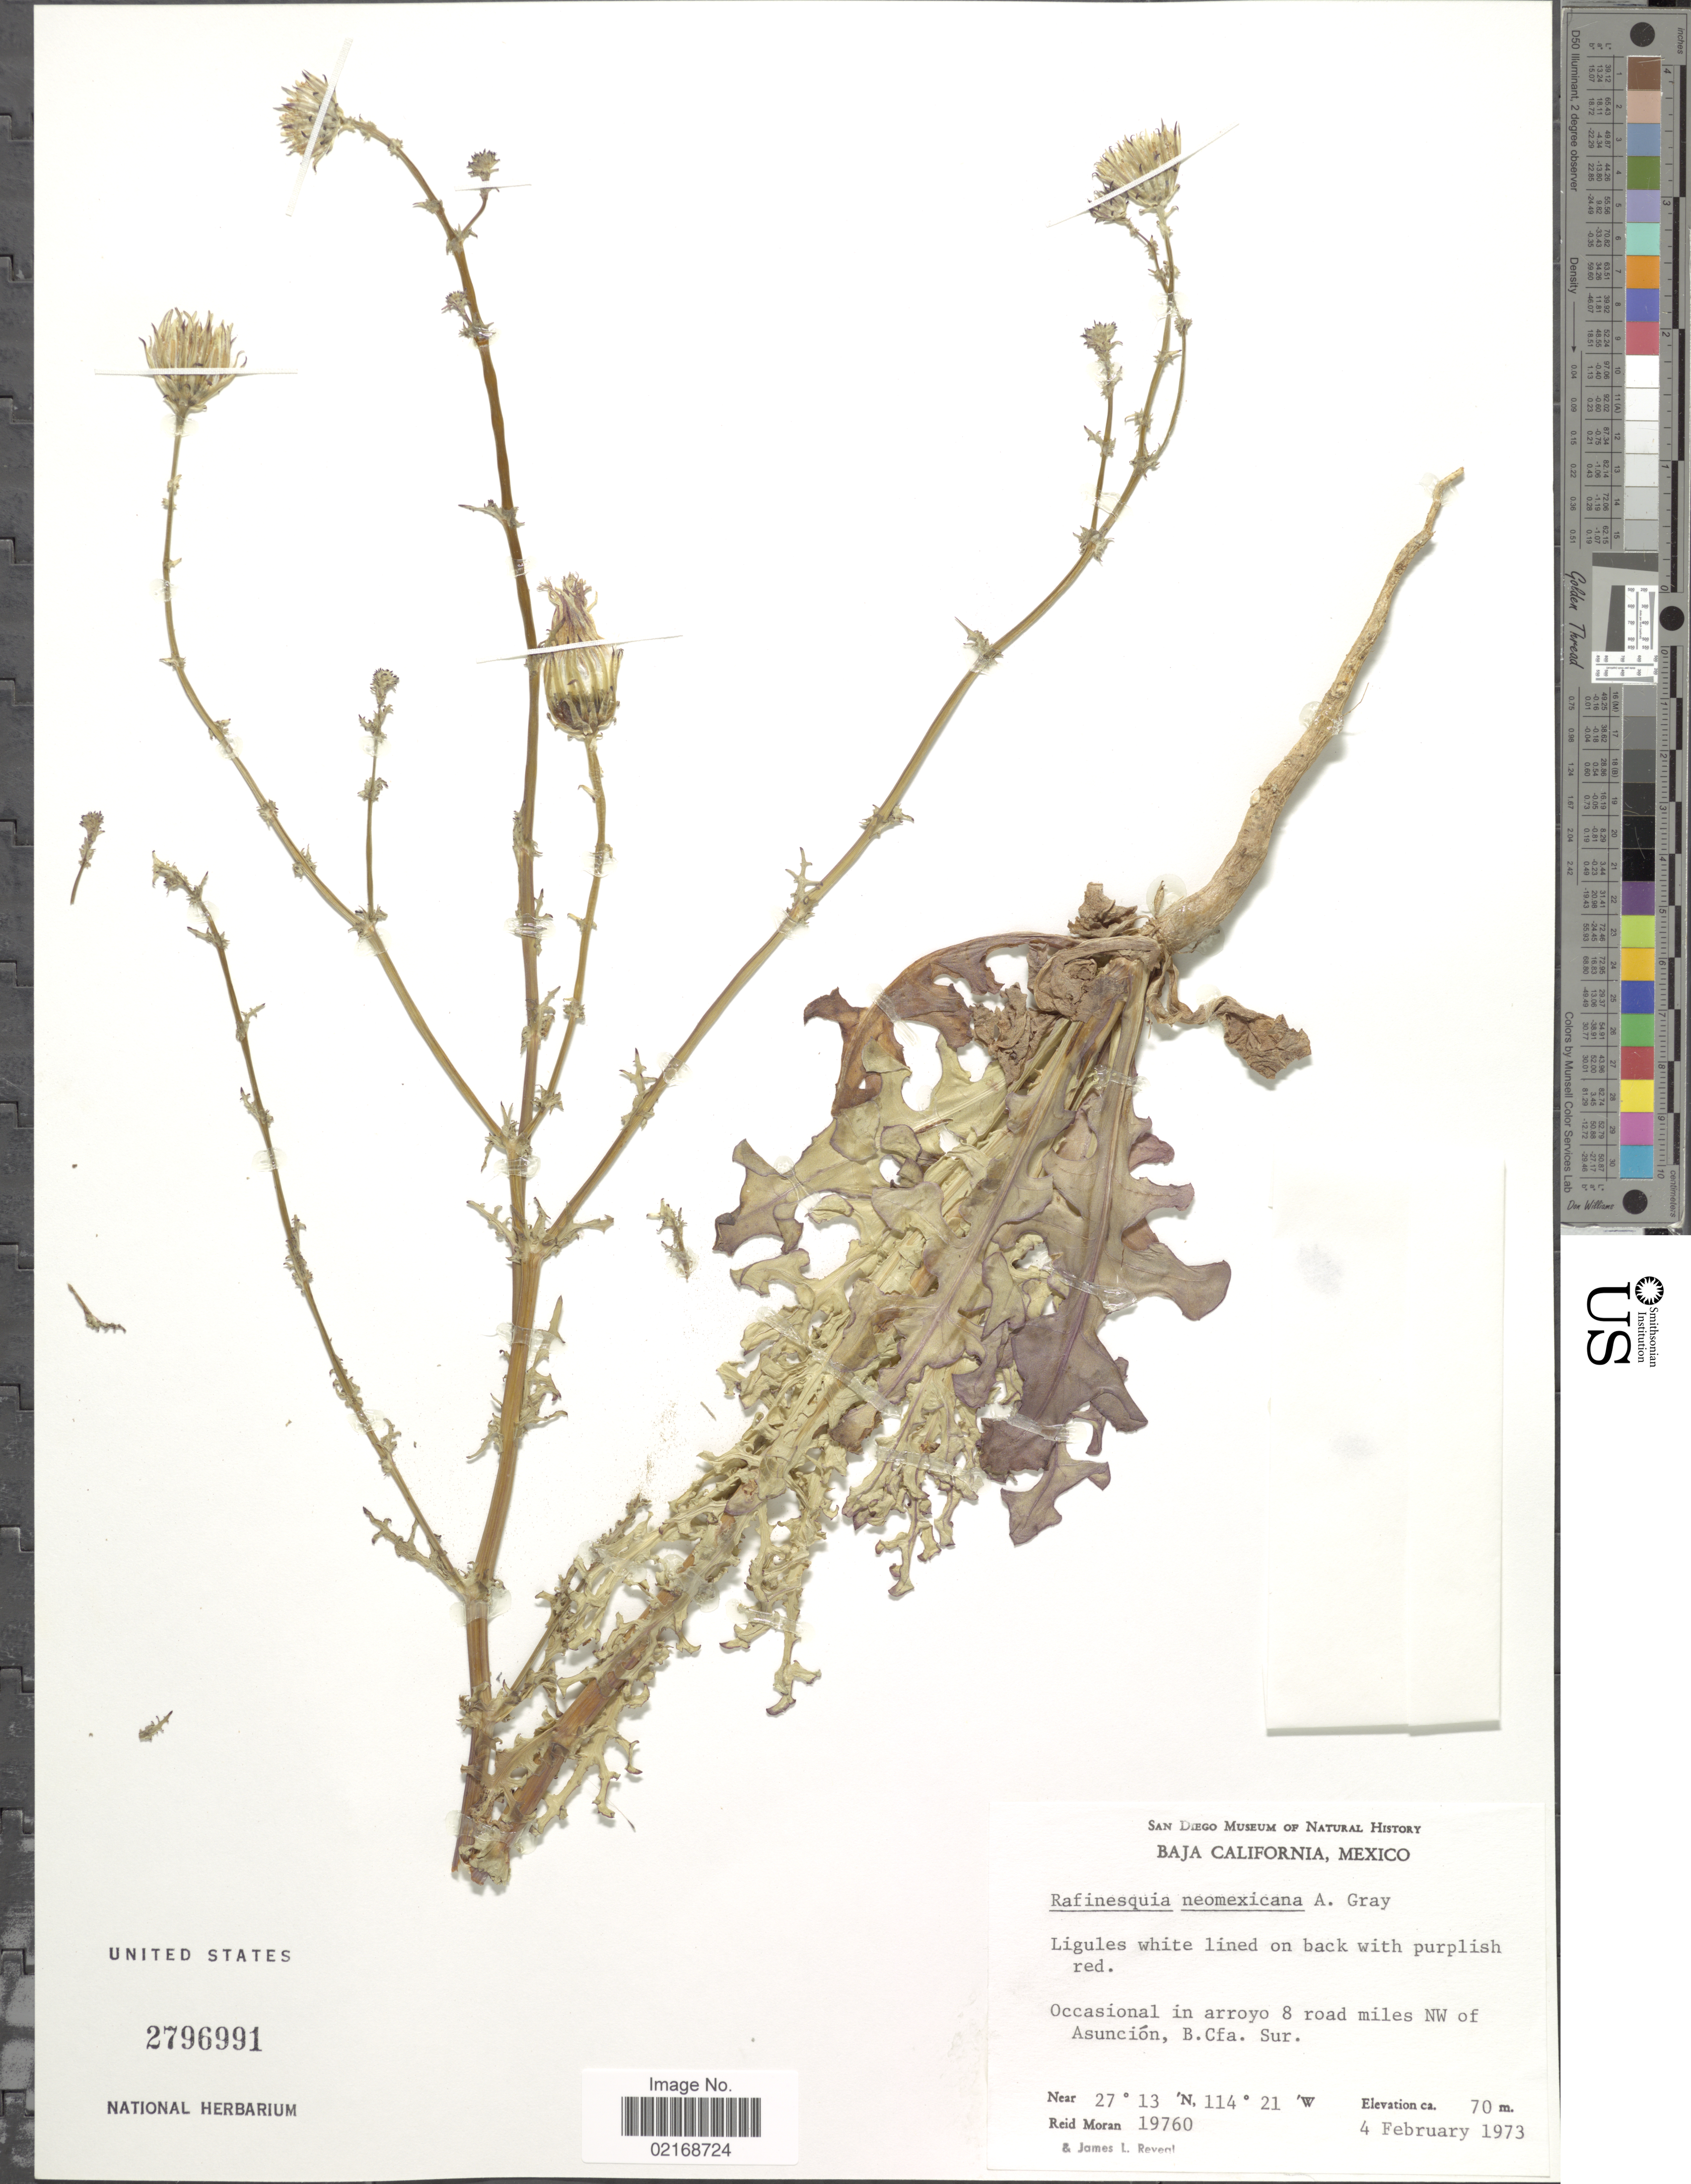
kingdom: Plantae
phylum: Tracheophyta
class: Magnoliopsida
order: Asterales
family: Asteraceae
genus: Rafinesquia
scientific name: Rafinesquia neomexicana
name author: A. Gray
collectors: R. V. Moran & J. L. Reveal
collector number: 19760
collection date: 1973-02-04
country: Mexico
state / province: Baja California Sur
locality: Baja California, Occasional in arroyo 8 miles NW of Asuncion, B.Cfa. Sur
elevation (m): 70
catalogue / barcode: US 2796991